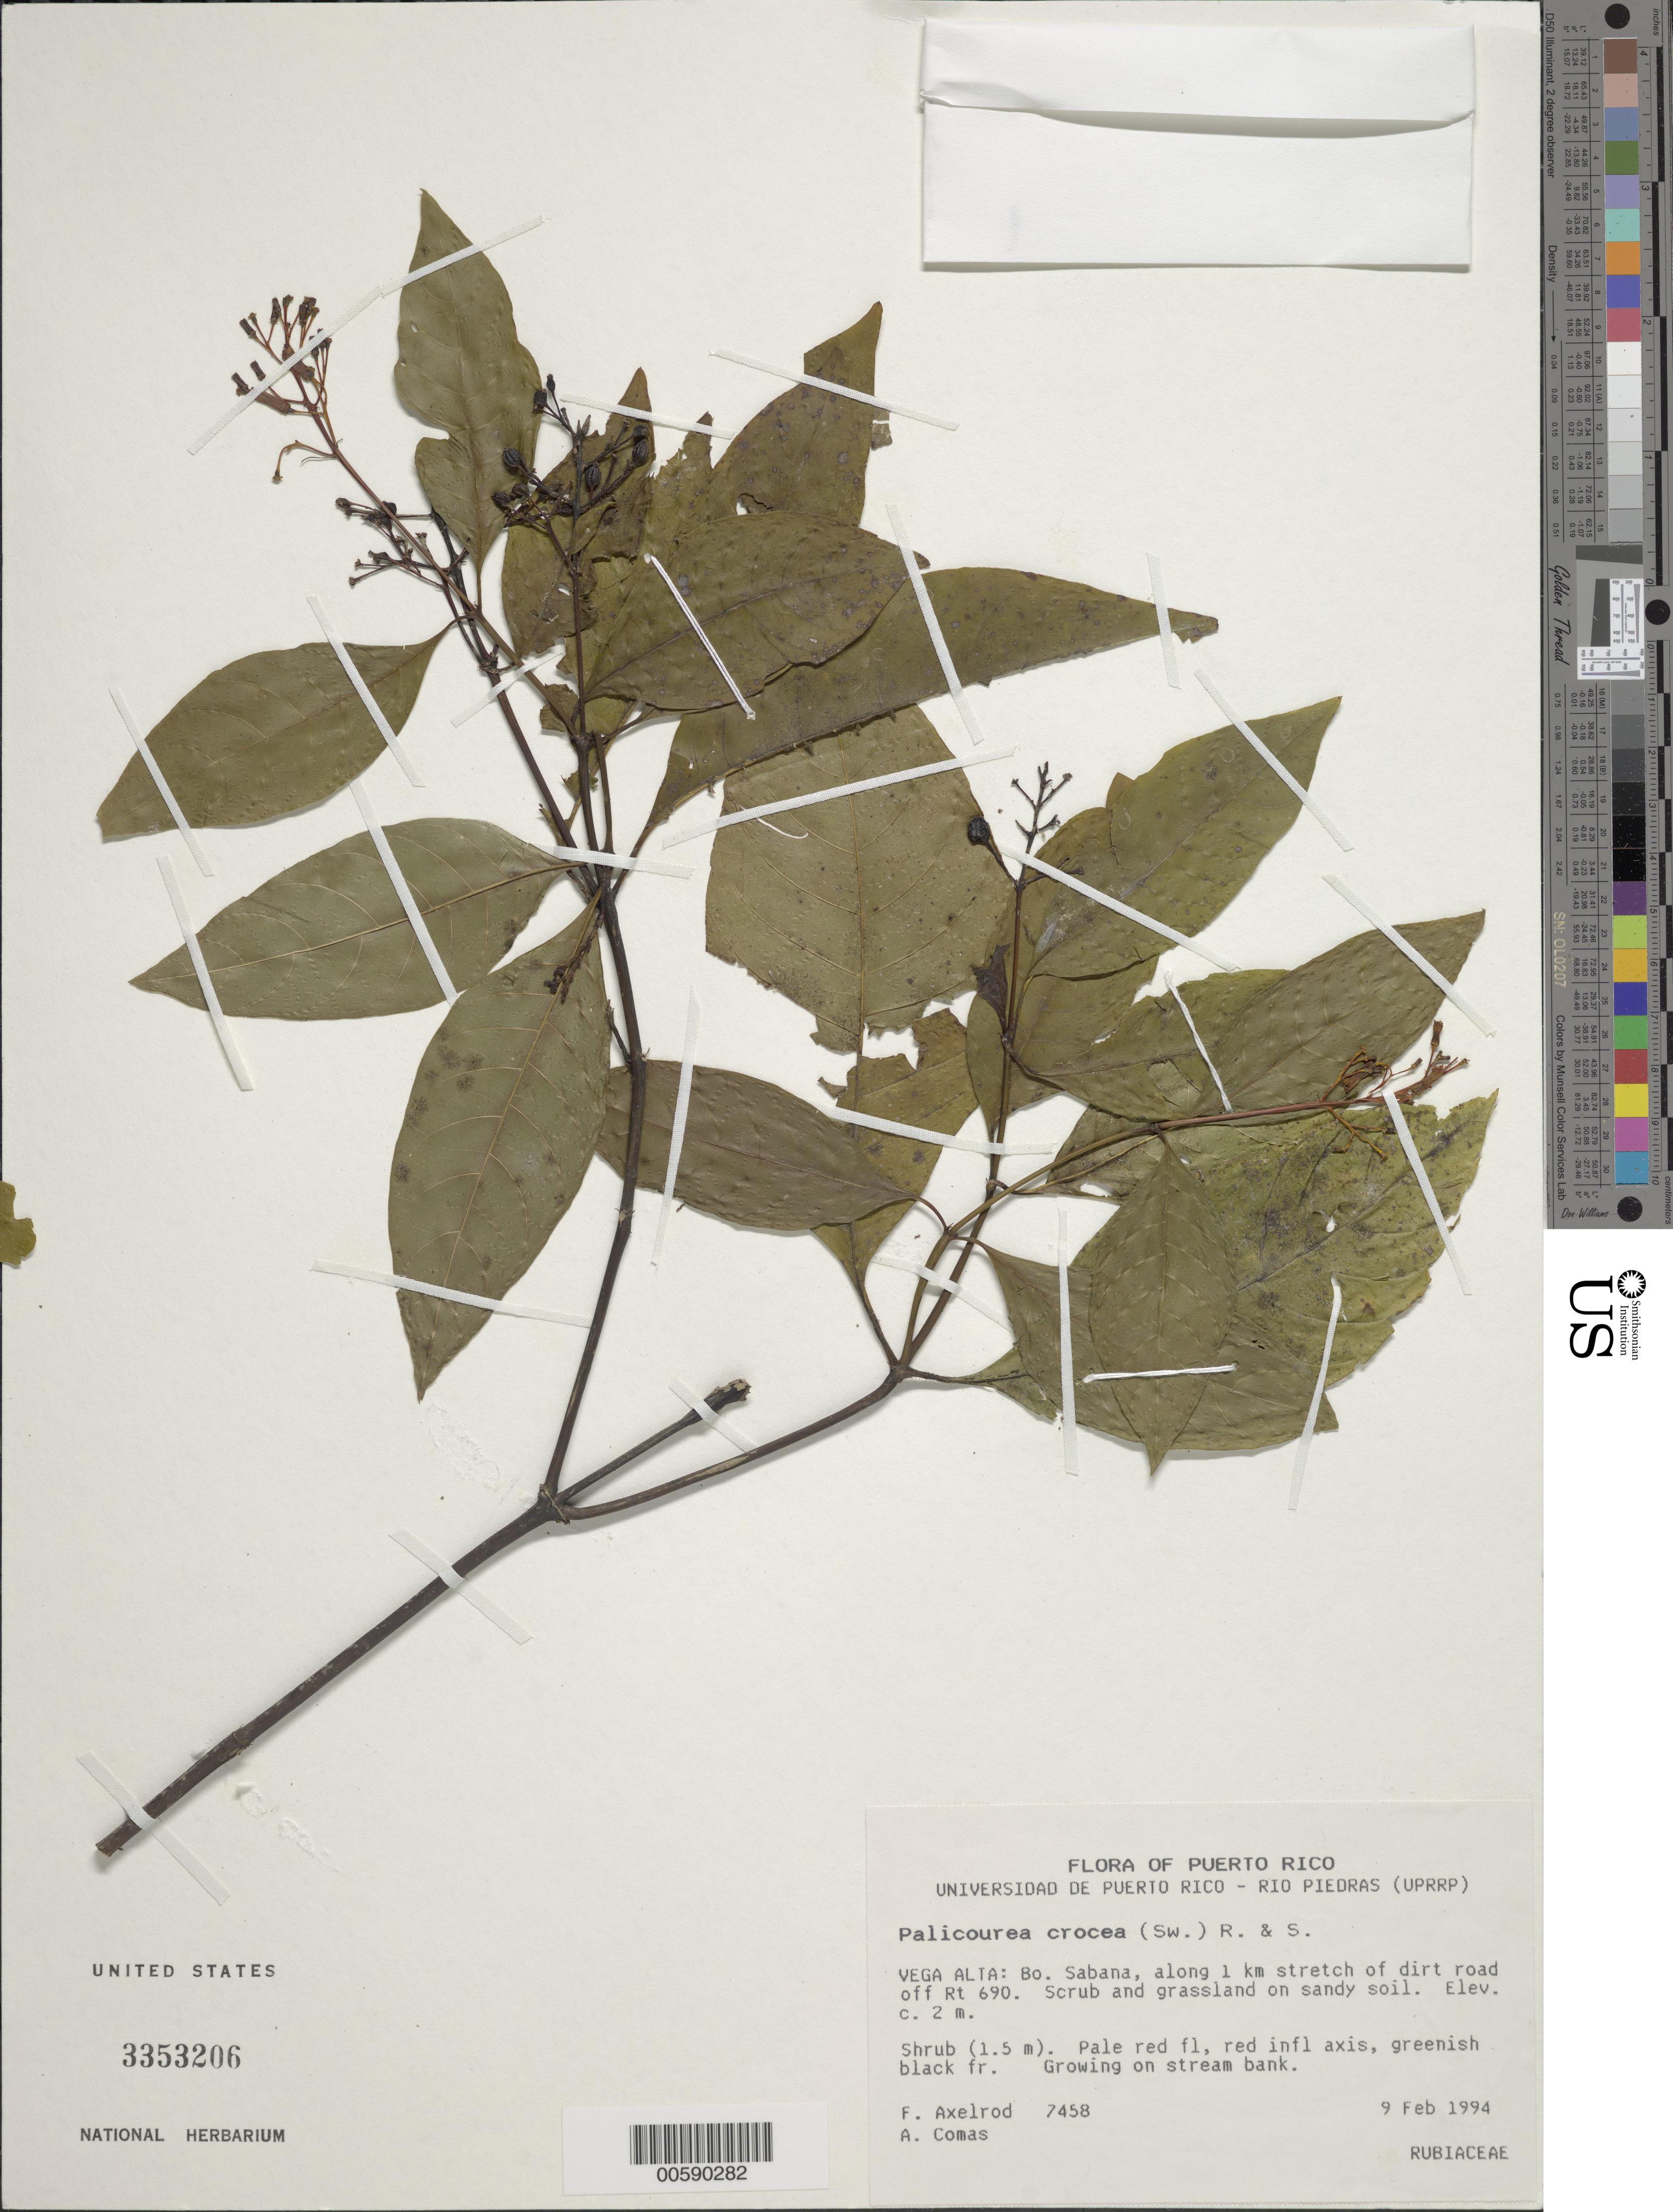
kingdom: Plantae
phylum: Tracheophyta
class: Magnoliopsida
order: Gentianales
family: Rubiaceae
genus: Palicourea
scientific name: Palicourea crocea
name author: (Sw.) Schult.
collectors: F. S. Axelrod & A. Comas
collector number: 7458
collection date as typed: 09 Feb 1994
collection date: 1994-02-09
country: Puerto Rico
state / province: Vega Alta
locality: Vega Alta: Bo. Sabana, along 1 km stretch of dirt road off Rt. 690.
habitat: Scrub and grassland on sandy soil.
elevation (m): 2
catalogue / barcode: US 3353206